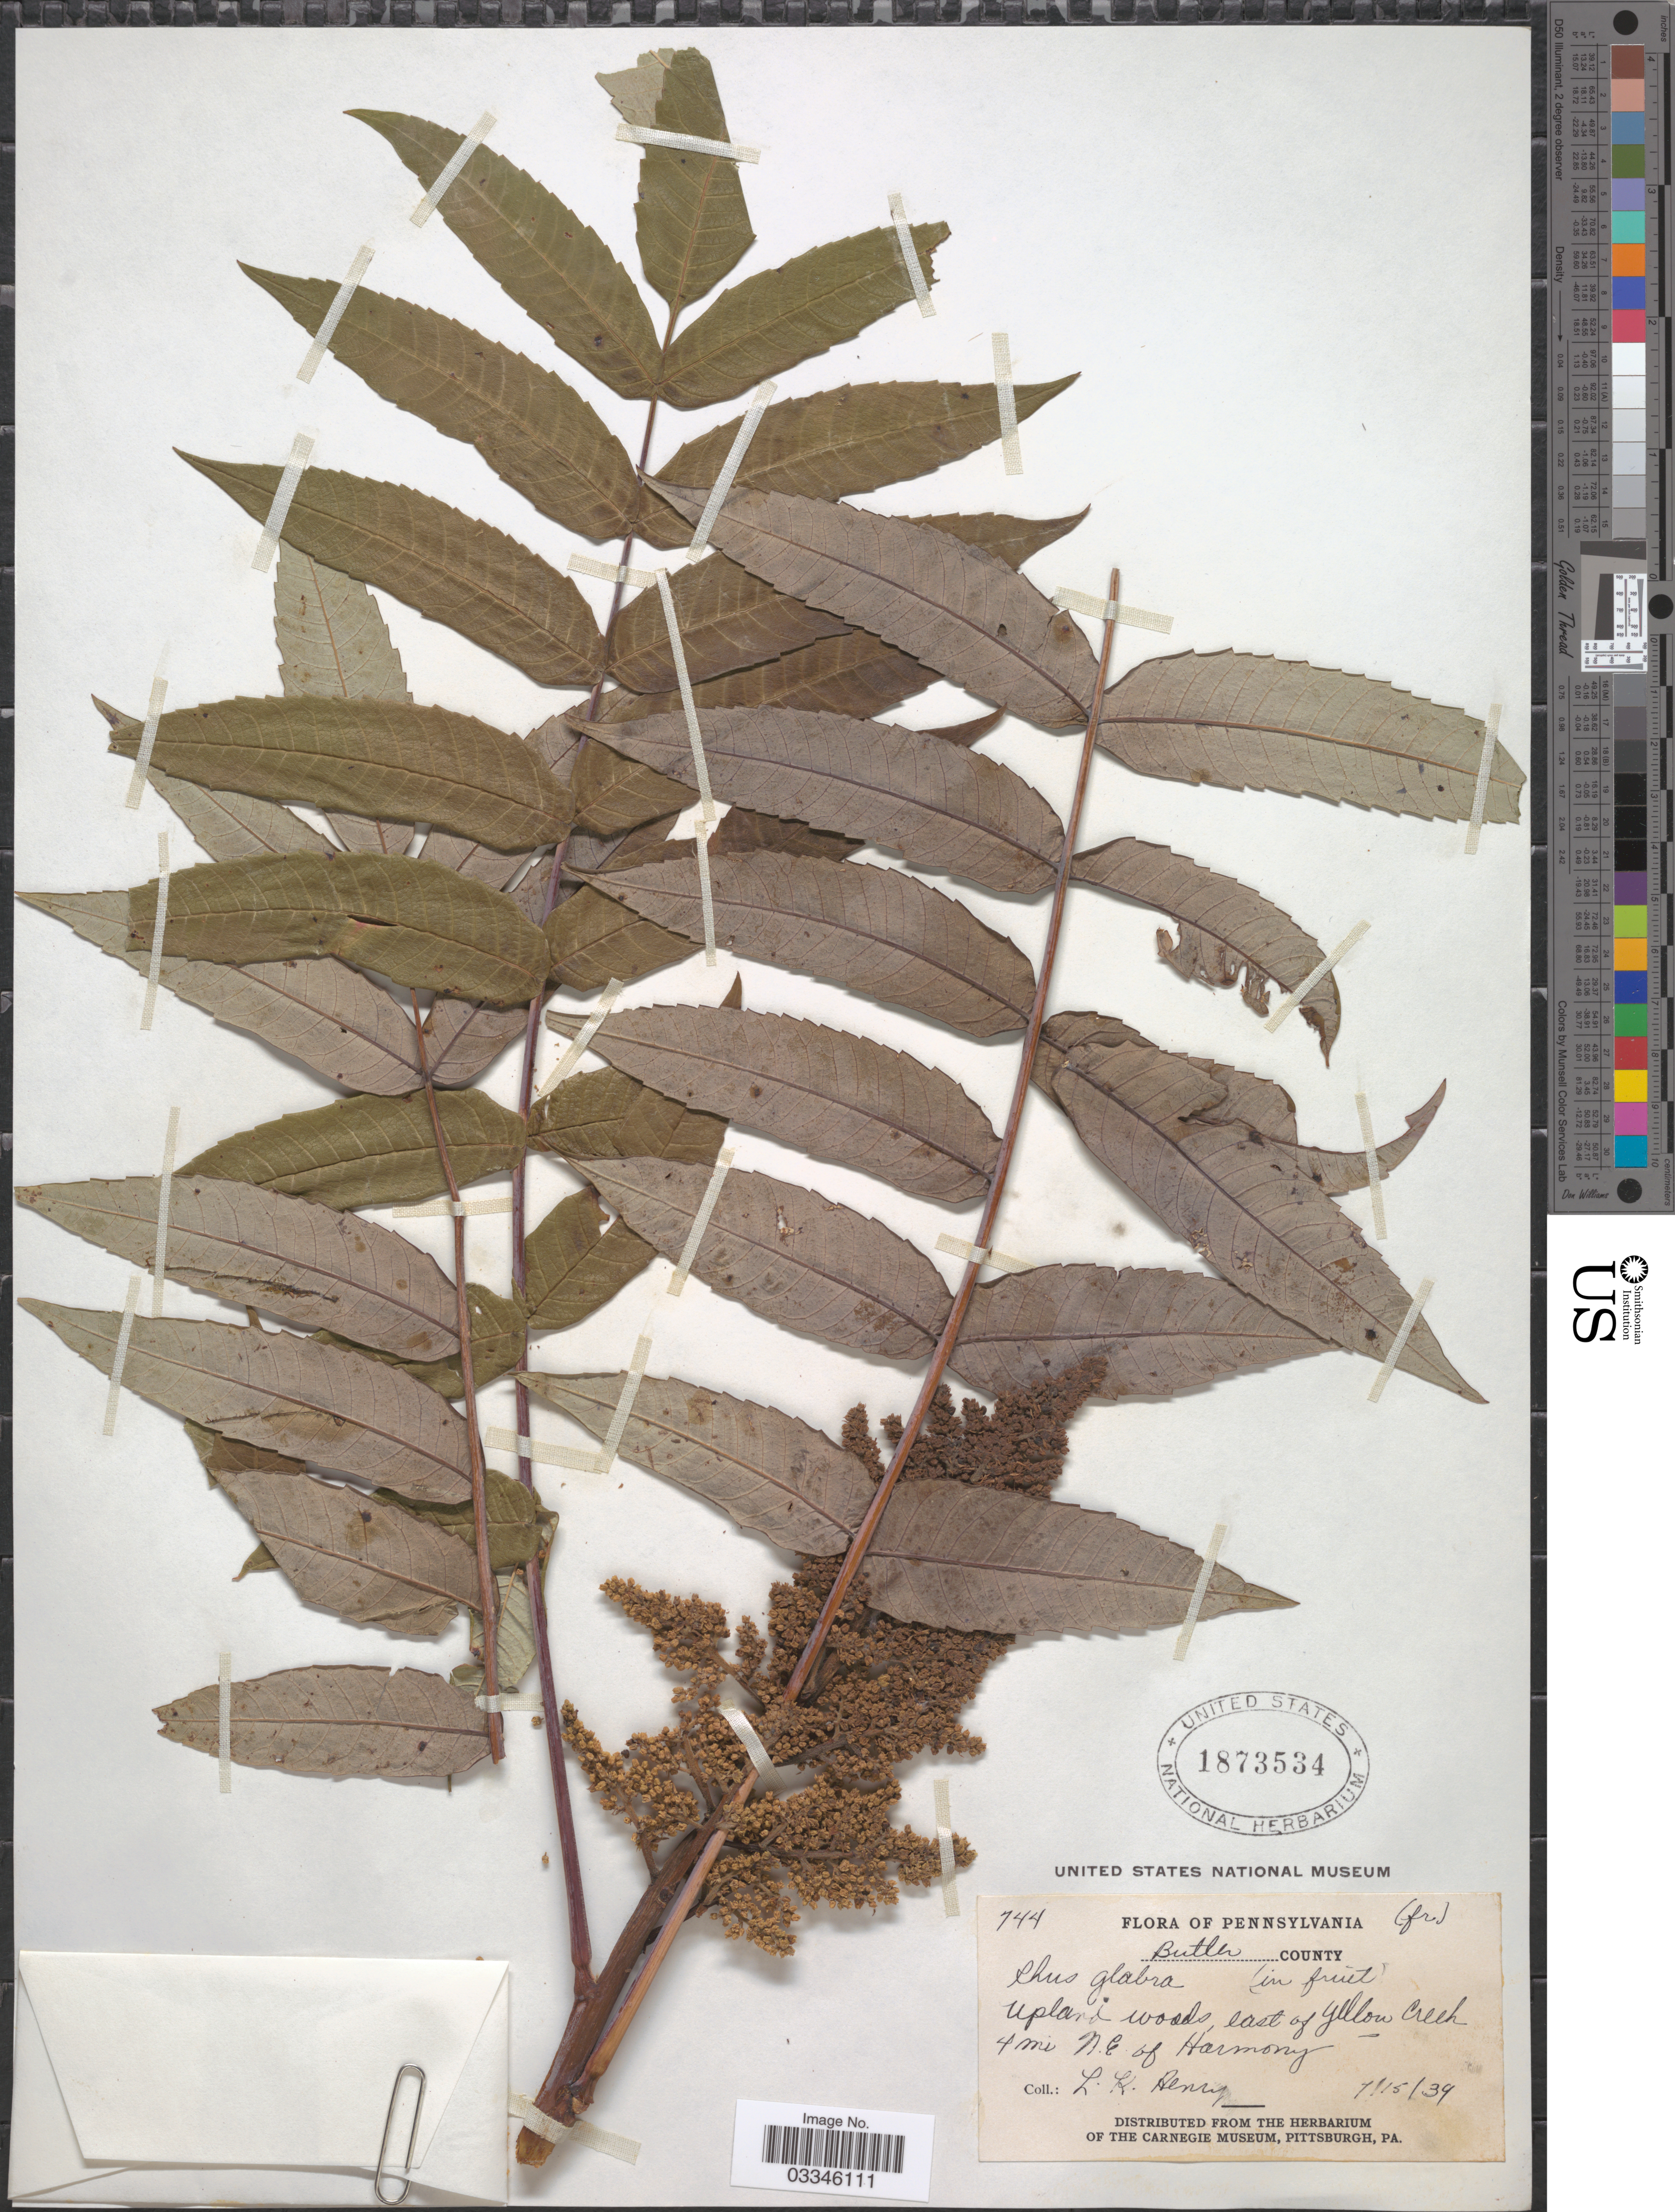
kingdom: Plantae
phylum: Tracheophyta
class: Magnoliopsida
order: Sapindales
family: Anacardiaceae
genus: Rhus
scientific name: Rhus glabra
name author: L.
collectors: L. K. Henry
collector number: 744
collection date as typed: Transcribed d/m/y: 15/7/39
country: United States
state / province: Pennsylvania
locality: Butler County. Upland woods, east of Yellow Creek. 4 mi N.E. of Harmony.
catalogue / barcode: US 1873534